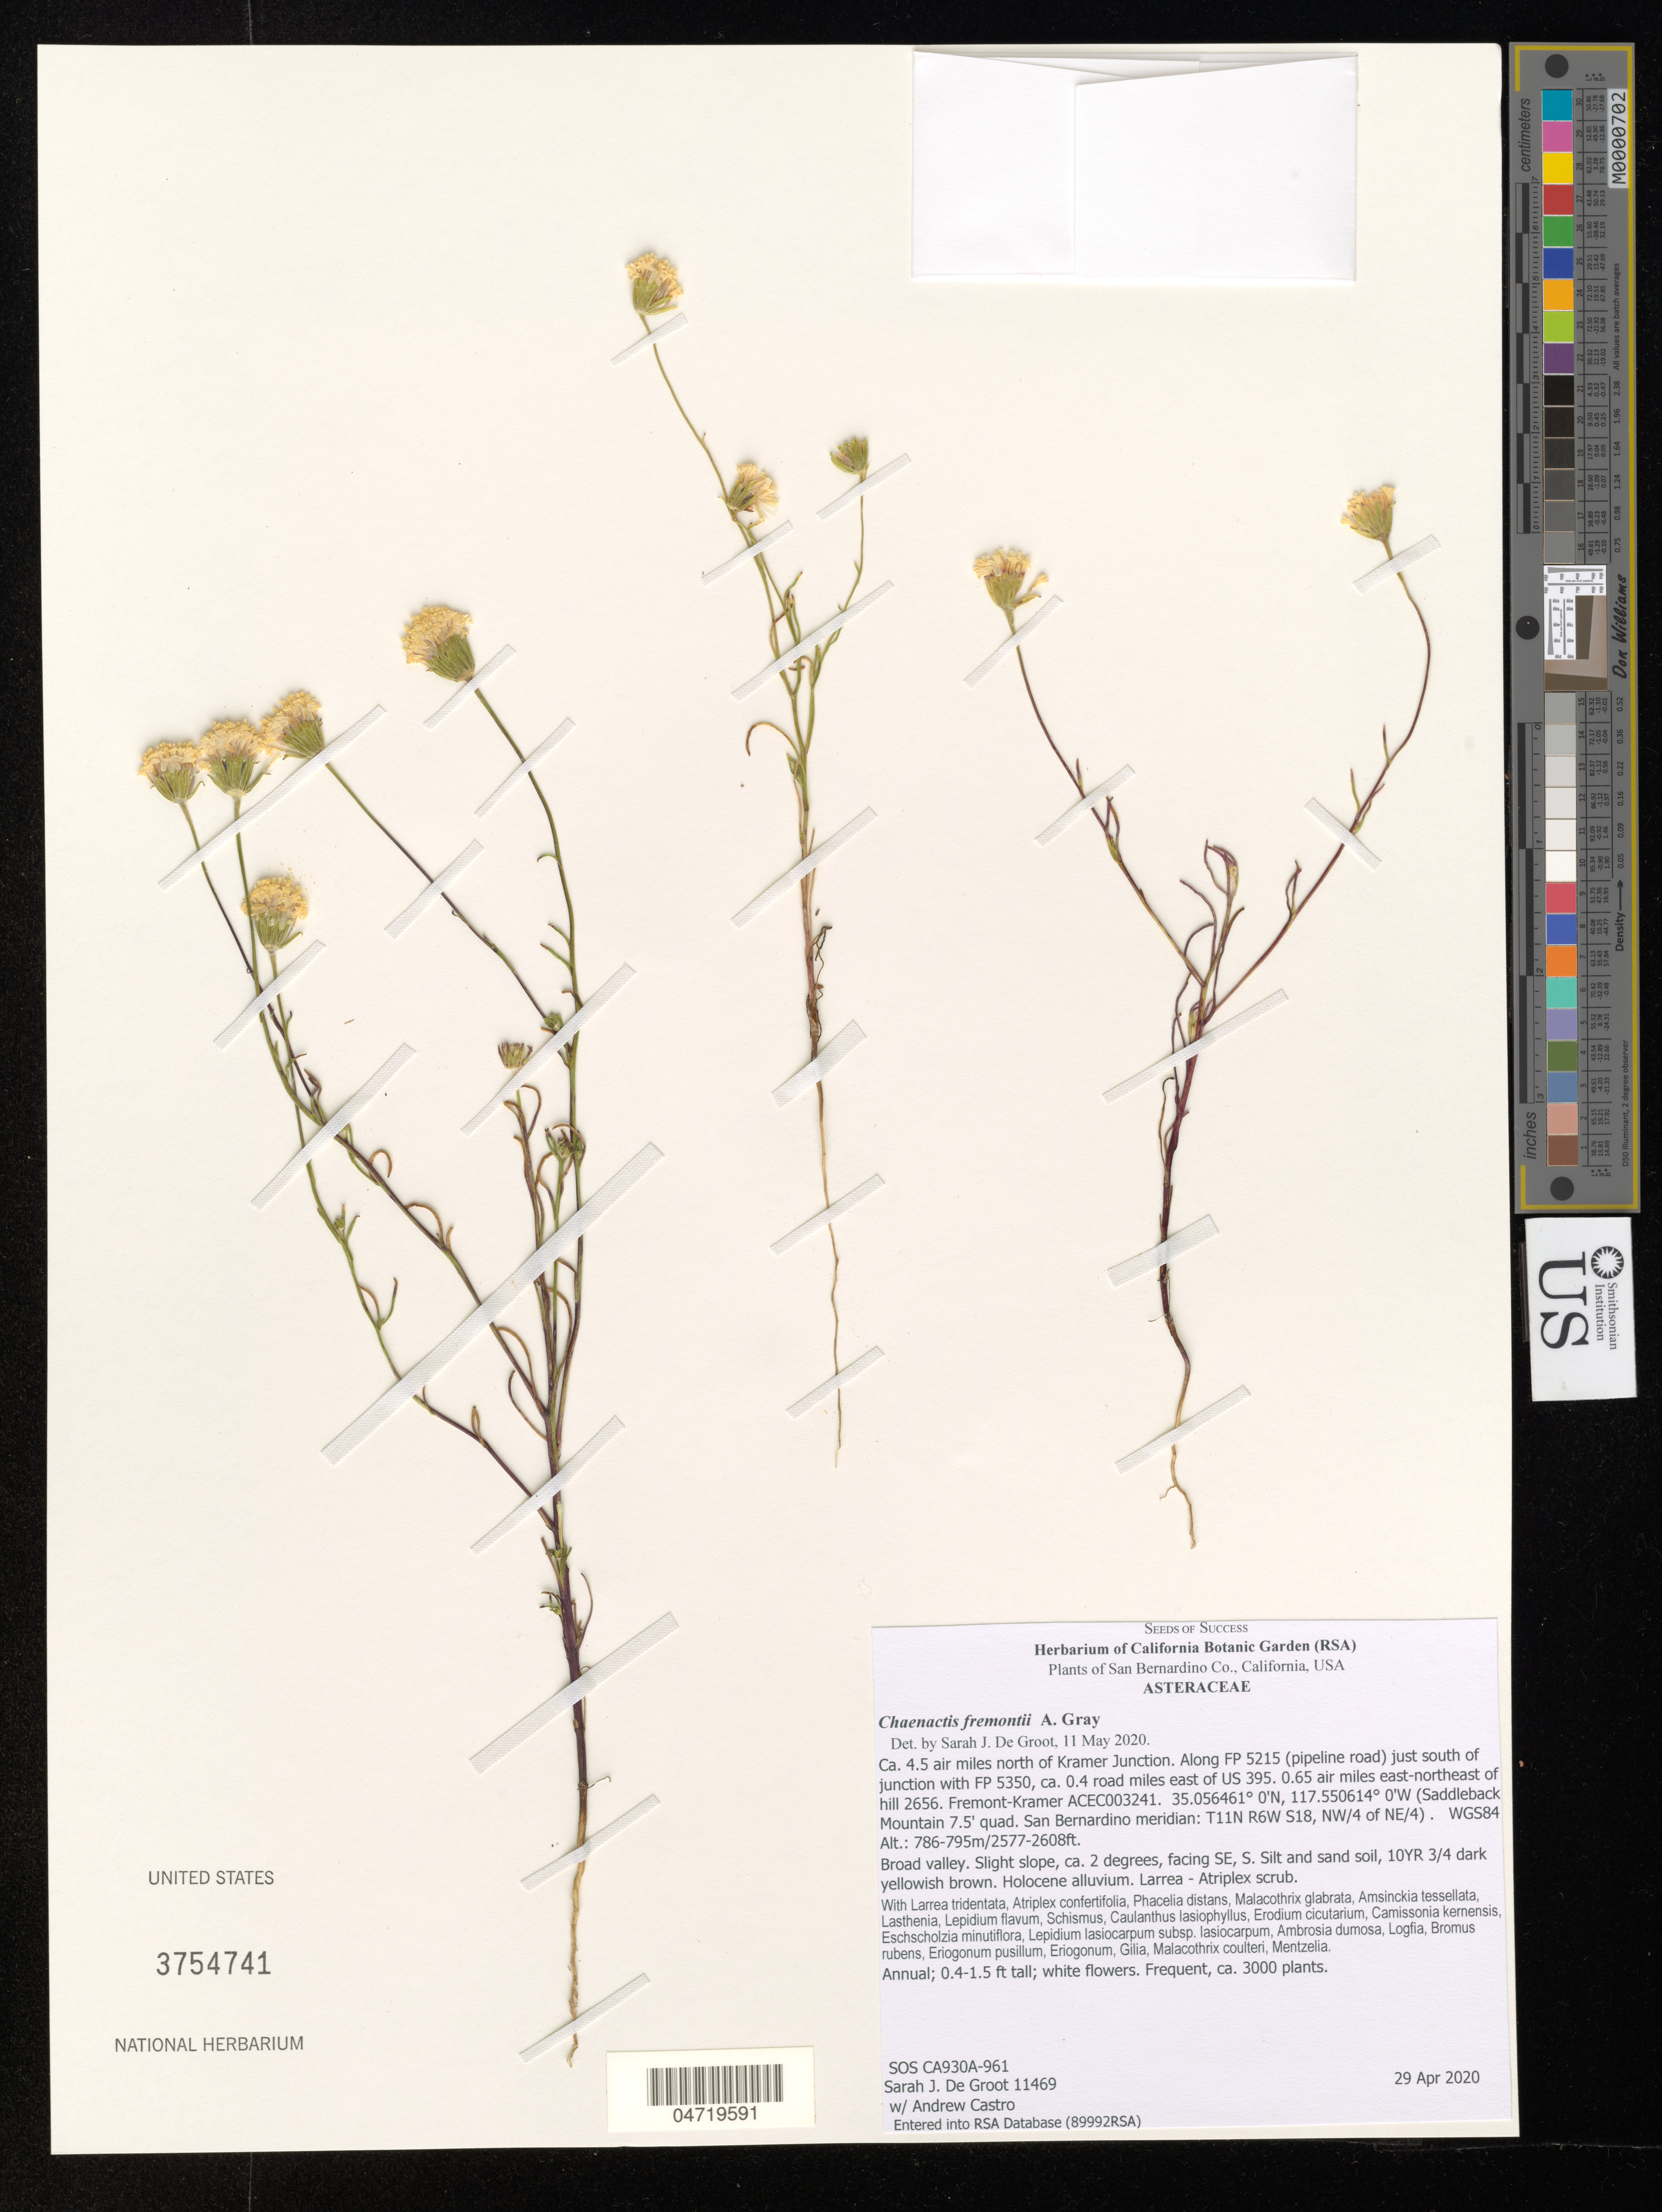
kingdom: Plantae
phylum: Tracheophyta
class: Magnoliopsida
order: Asterales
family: Asteraceae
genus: Chaenactis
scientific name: Chaenactis fremontii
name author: A. Gray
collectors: S. De Groot & A. Castro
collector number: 11469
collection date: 2020-04-29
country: United States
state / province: California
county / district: San Bernardino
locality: San Bernardino Co. Ca. 4.5 air miles north of Kramer Junction. along FP 5215 (pipeline road) just south of junction with FP 5350, ca. 0.4 road miles east of US 395. 0.65 air miles east-northeast of hill 2656. Fremont-Kramer ACEC003241. (Saddleback Mountain 7.5' quad. San Bernardino meridian: T11N R6W S18, NW/4 of NE/4). WGS84.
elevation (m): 786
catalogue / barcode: US 3754741